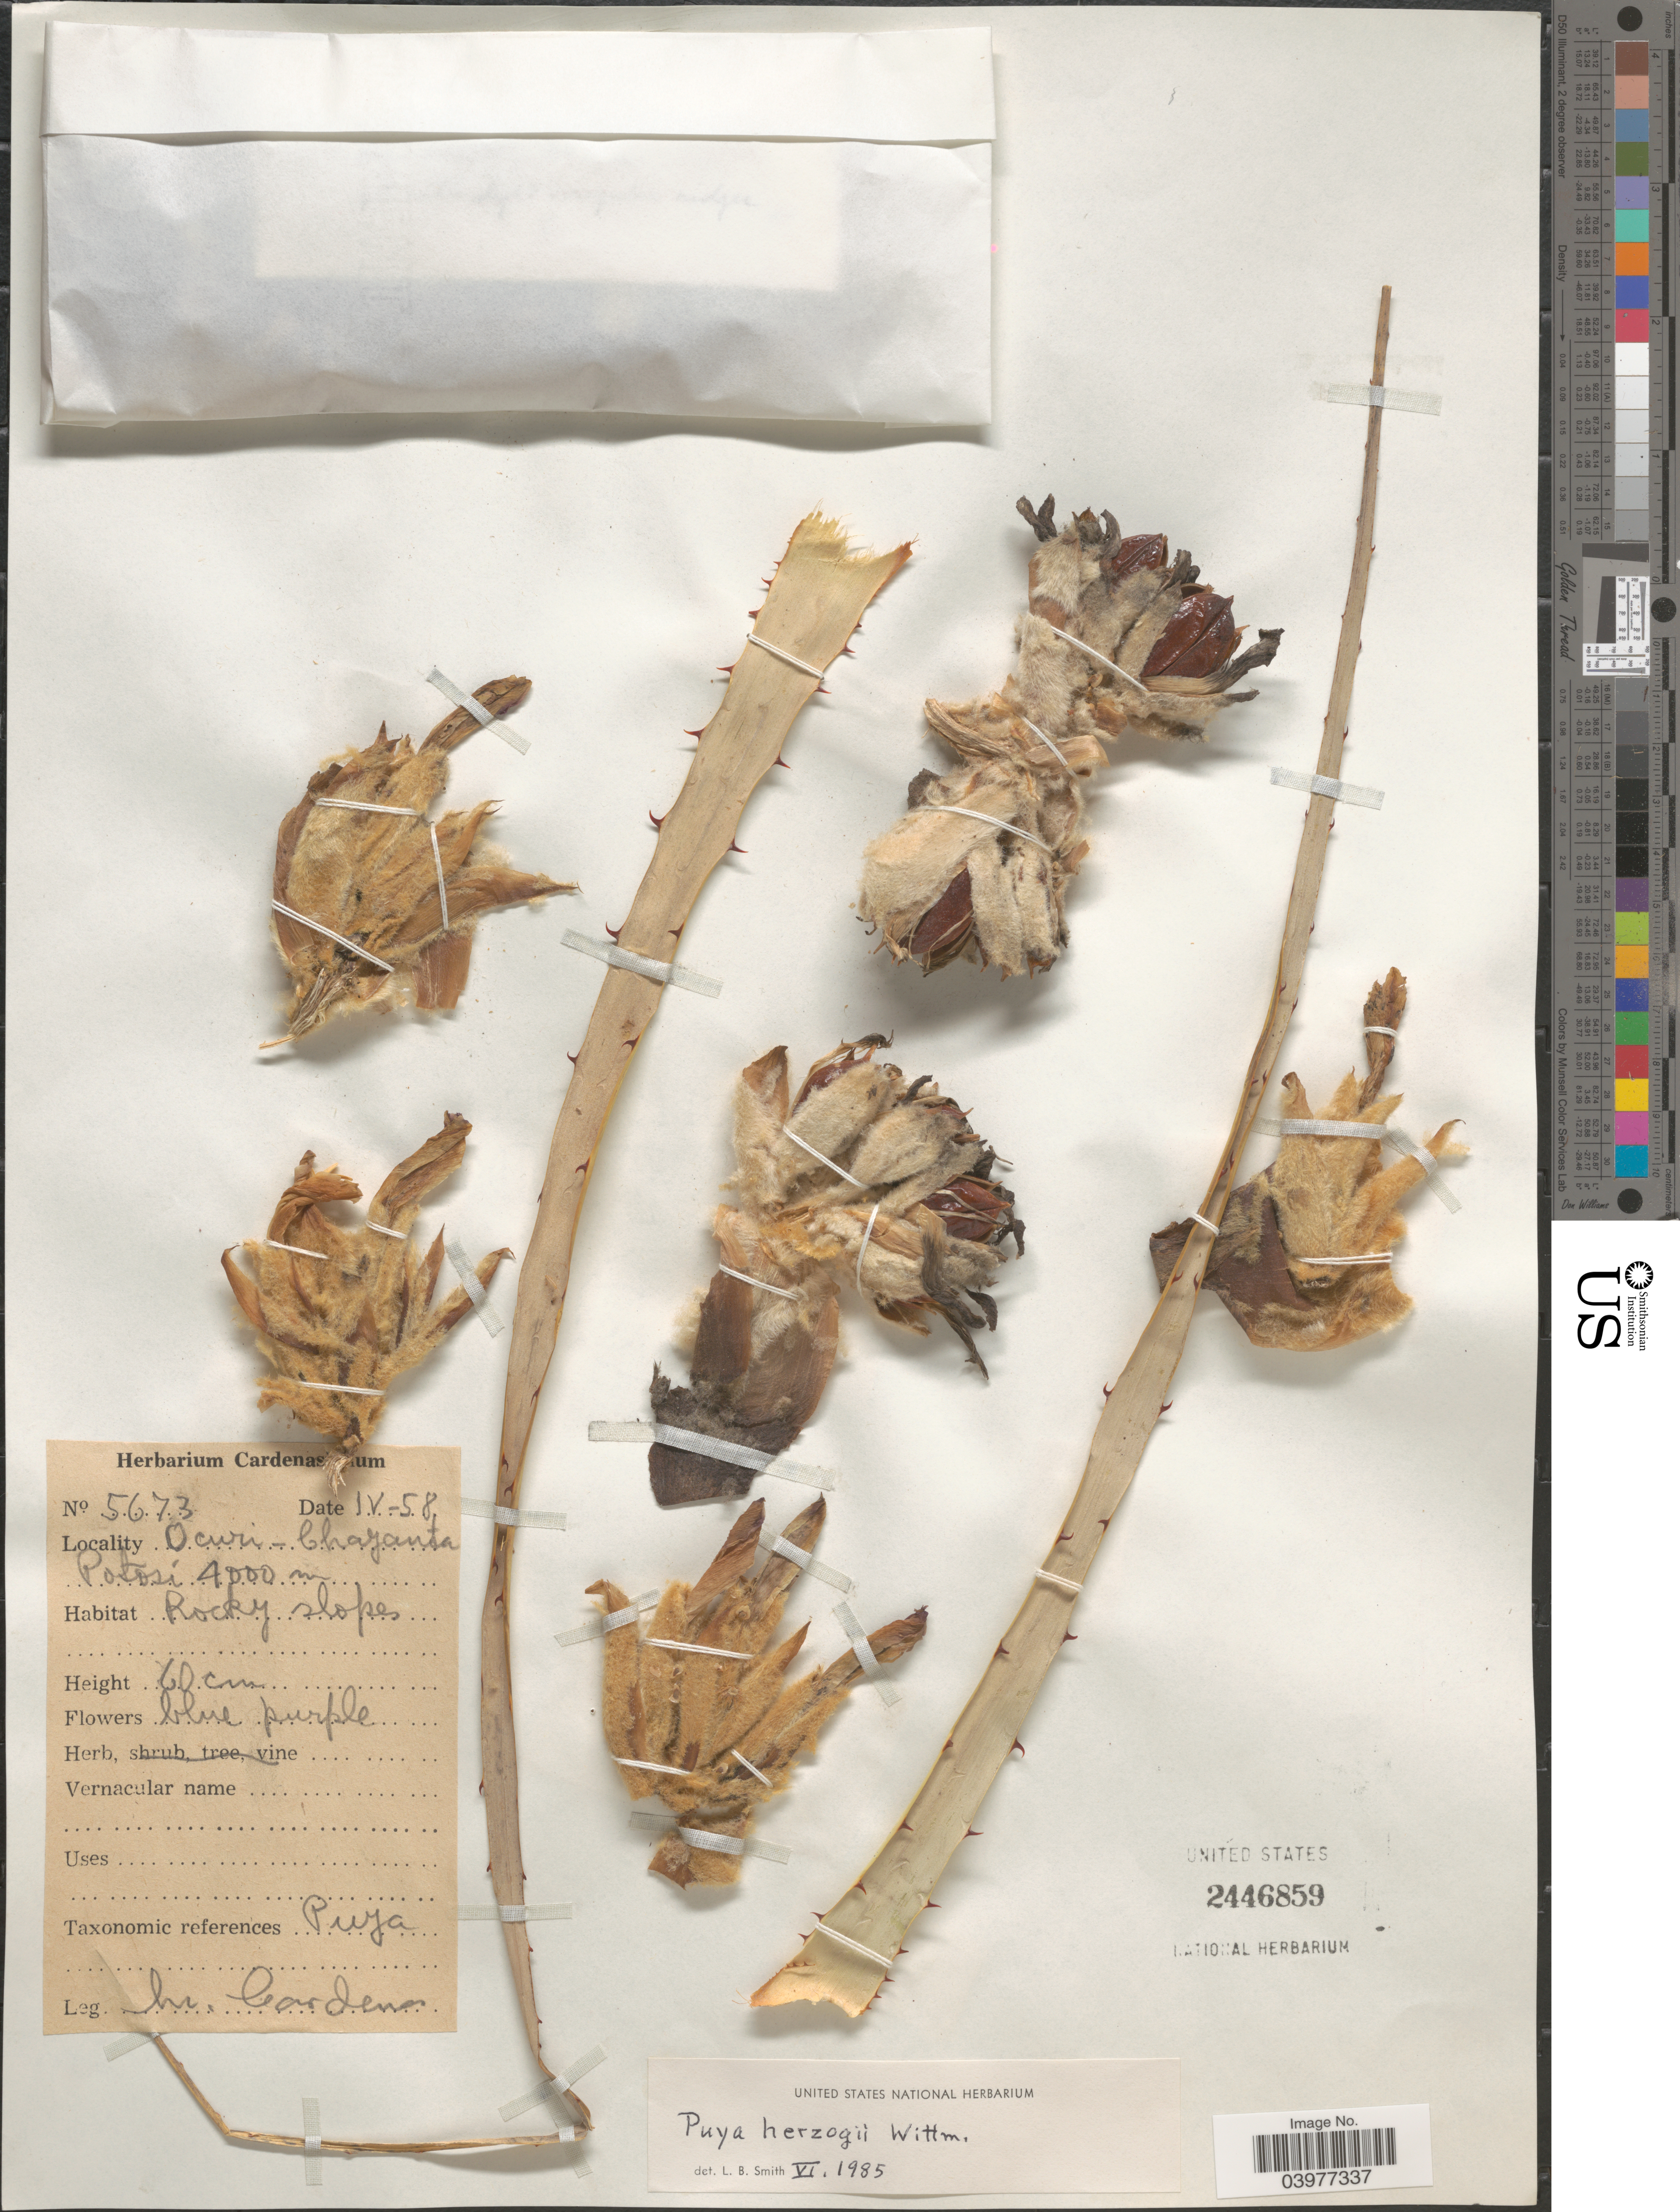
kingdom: Plantae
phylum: Tracheophyta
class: Liliopsida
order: Poales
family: Bromeliaceae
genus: Puya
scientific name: Puya herzogii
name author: Wittm.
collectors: M. Cárdenas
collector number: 5673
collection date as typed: Transcribed d/m/y: /4/58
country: Bolivia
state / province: Potosi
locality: Ocuri - Chayanta Potosi.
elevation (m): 4000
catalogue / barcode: US 2446859